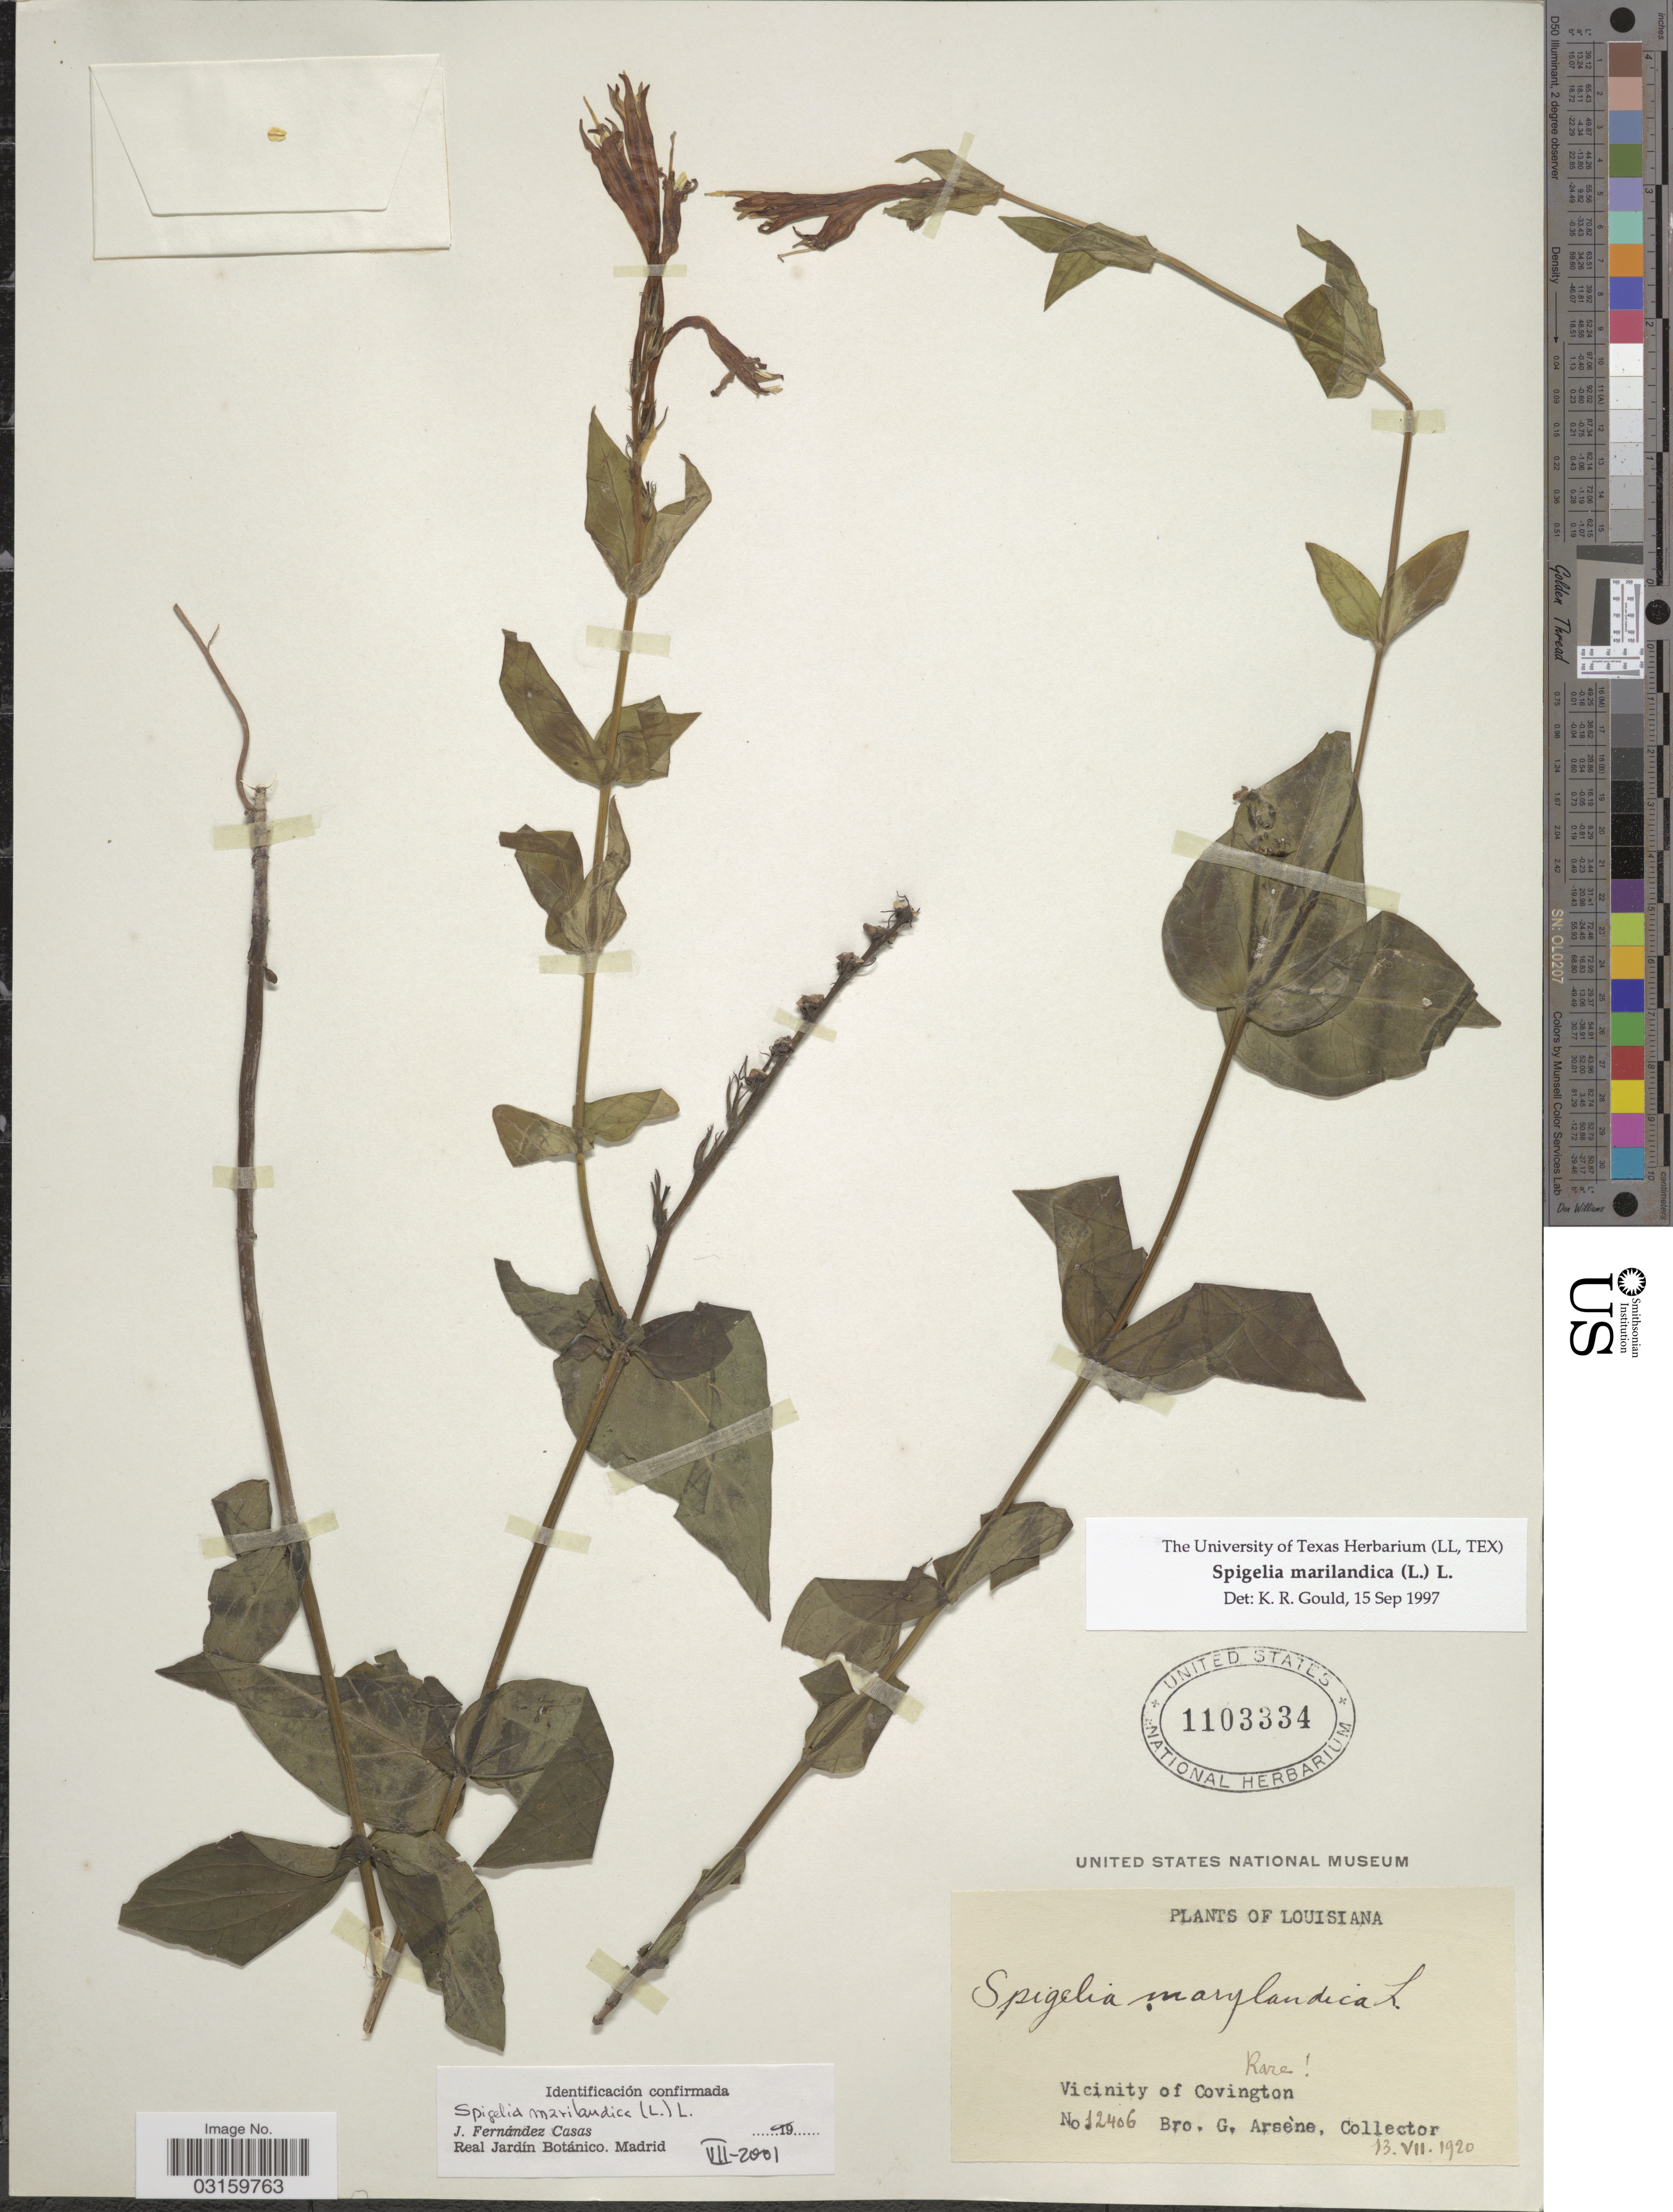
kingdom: Plantae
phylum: Tracheophyta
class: Magnoliopsida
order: Gentianales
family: Loganiaceae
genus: Spigelia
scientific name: Spigelia marilandica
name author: (L.) L.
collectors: Bro. G. Arsène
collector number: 12406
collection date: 1920-07-13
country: United States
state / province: Louisiana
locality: Vicinity of Covington.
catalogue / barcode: US 1103334